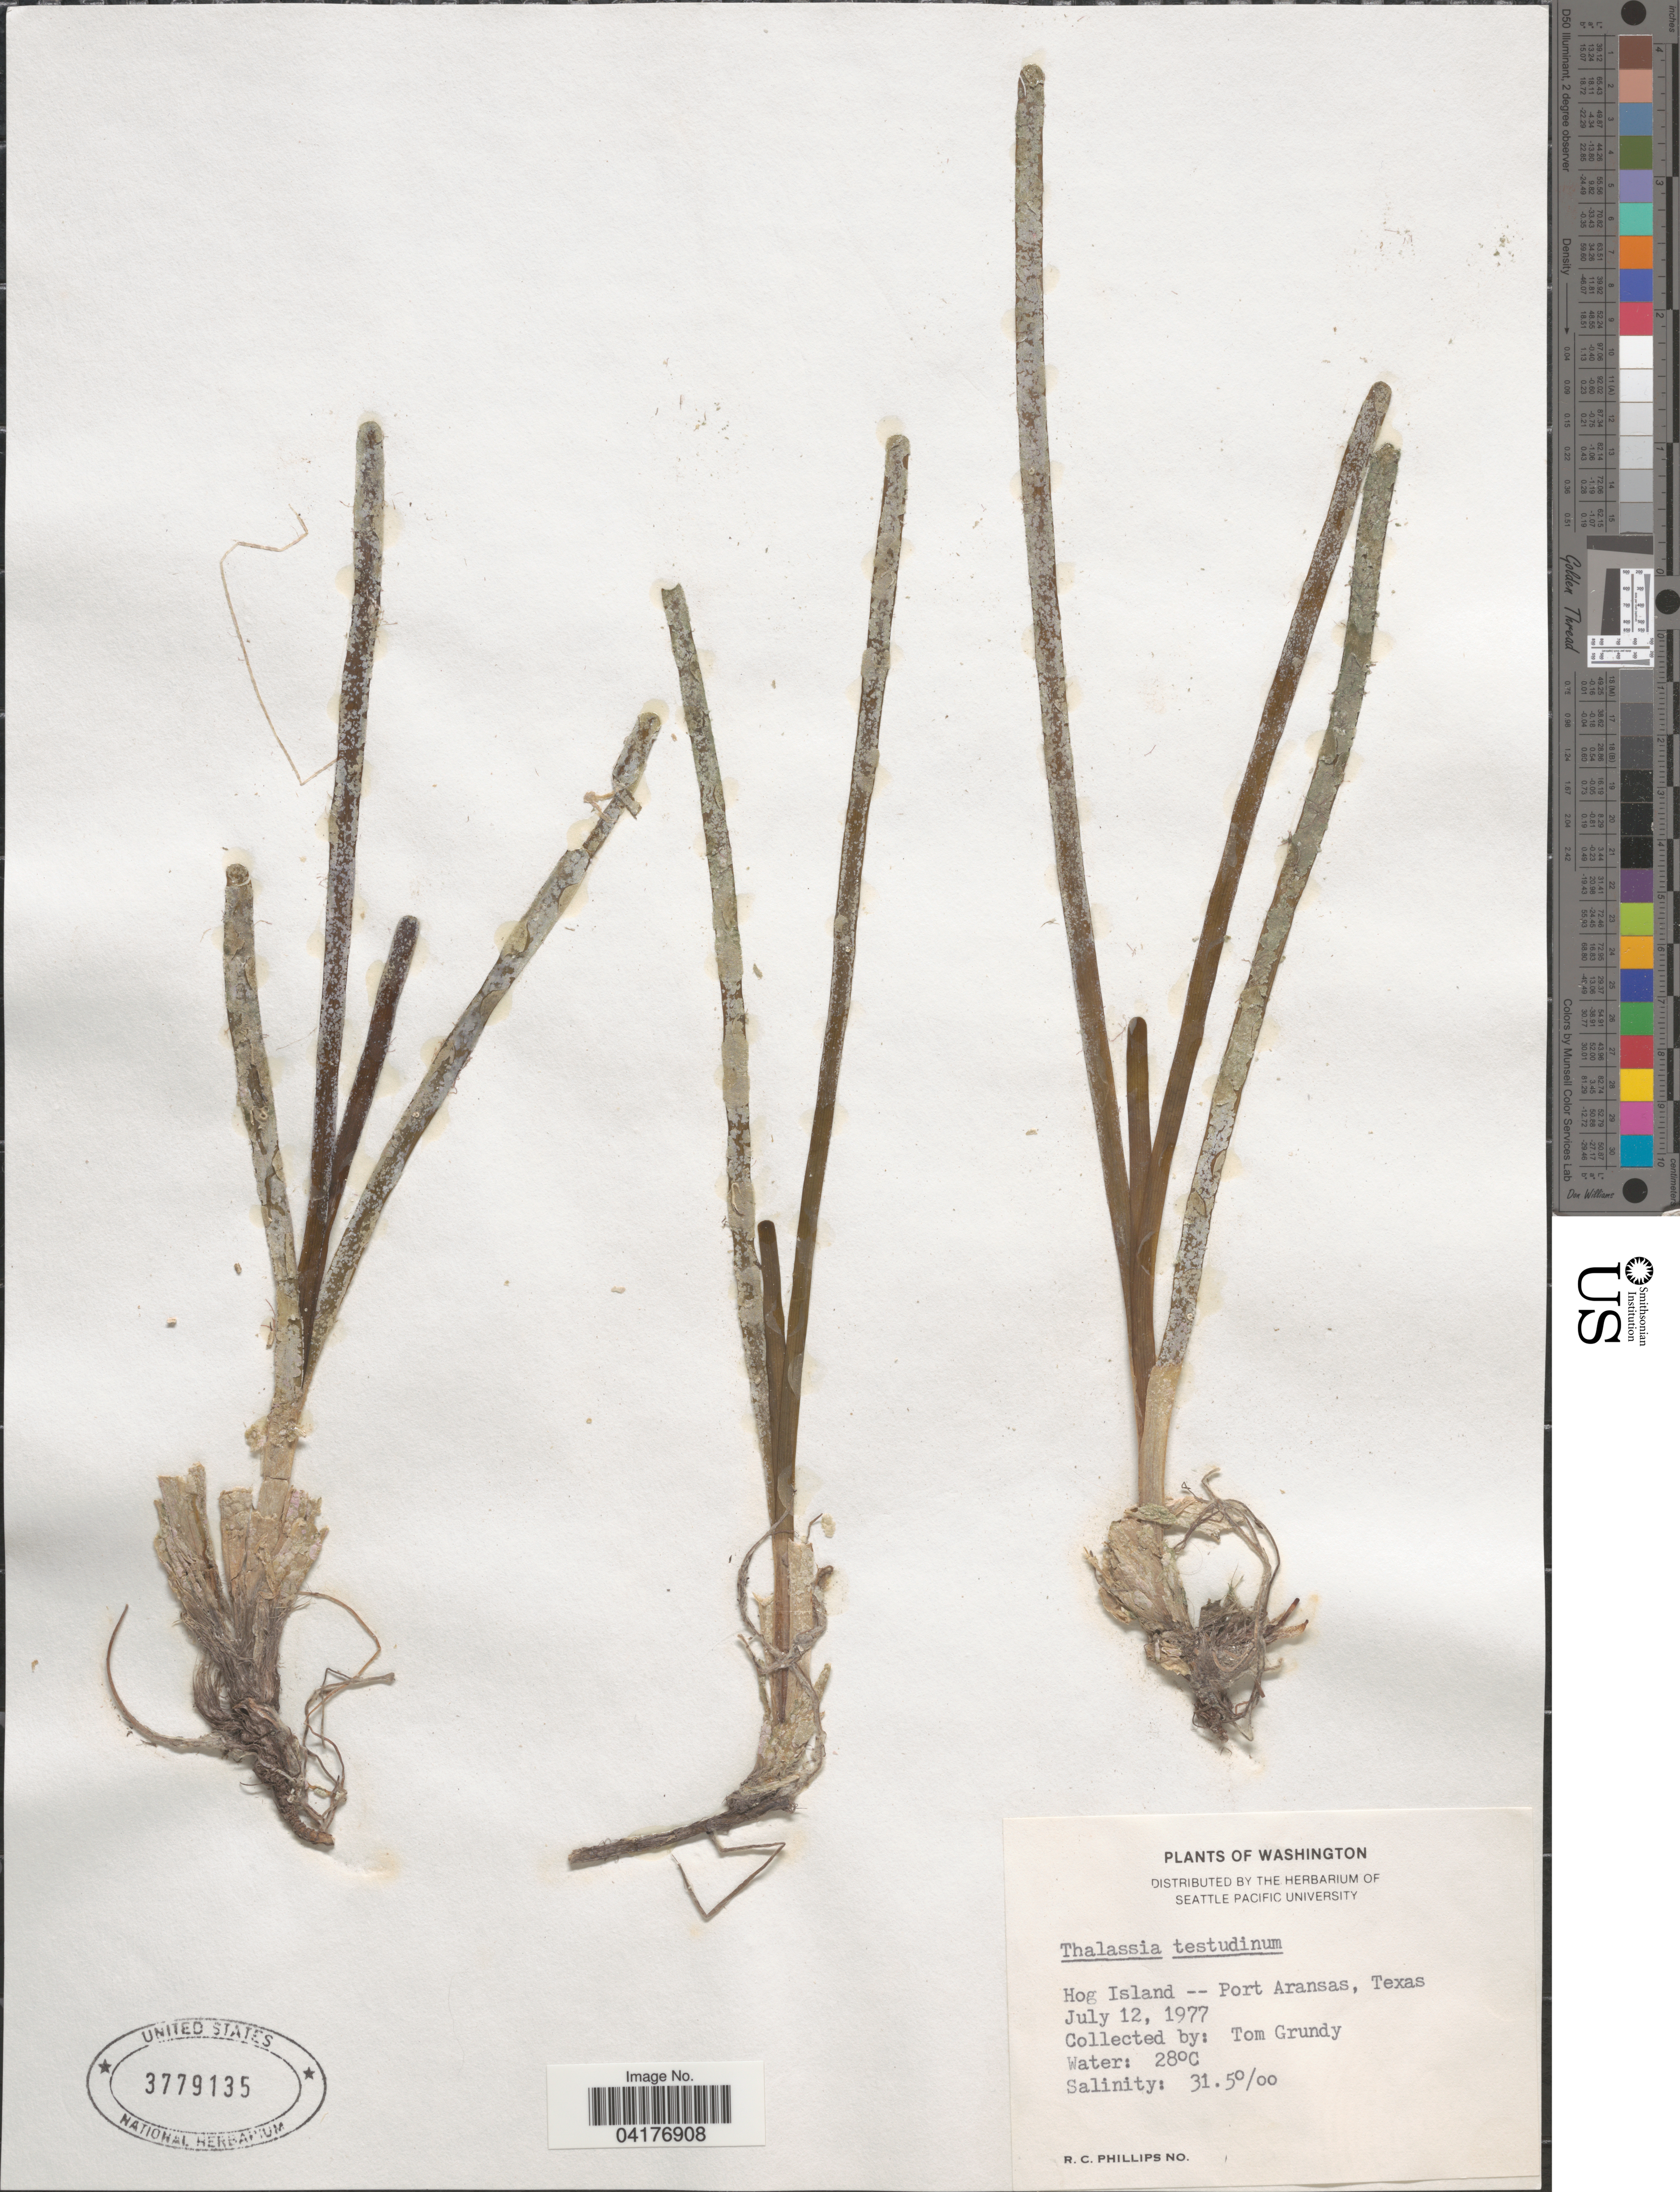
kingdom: Plantae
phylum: Tracheophyta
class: Liliopsida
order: Alismatales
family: Hydrocharitaceae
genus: Thalassia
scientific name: Thalassia hemprichii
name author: Asch.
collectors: T. Grundy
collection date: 1977-07-12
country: United States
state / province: Texas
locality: Hog Island -- Port Aransas.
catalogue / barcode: US 3779135